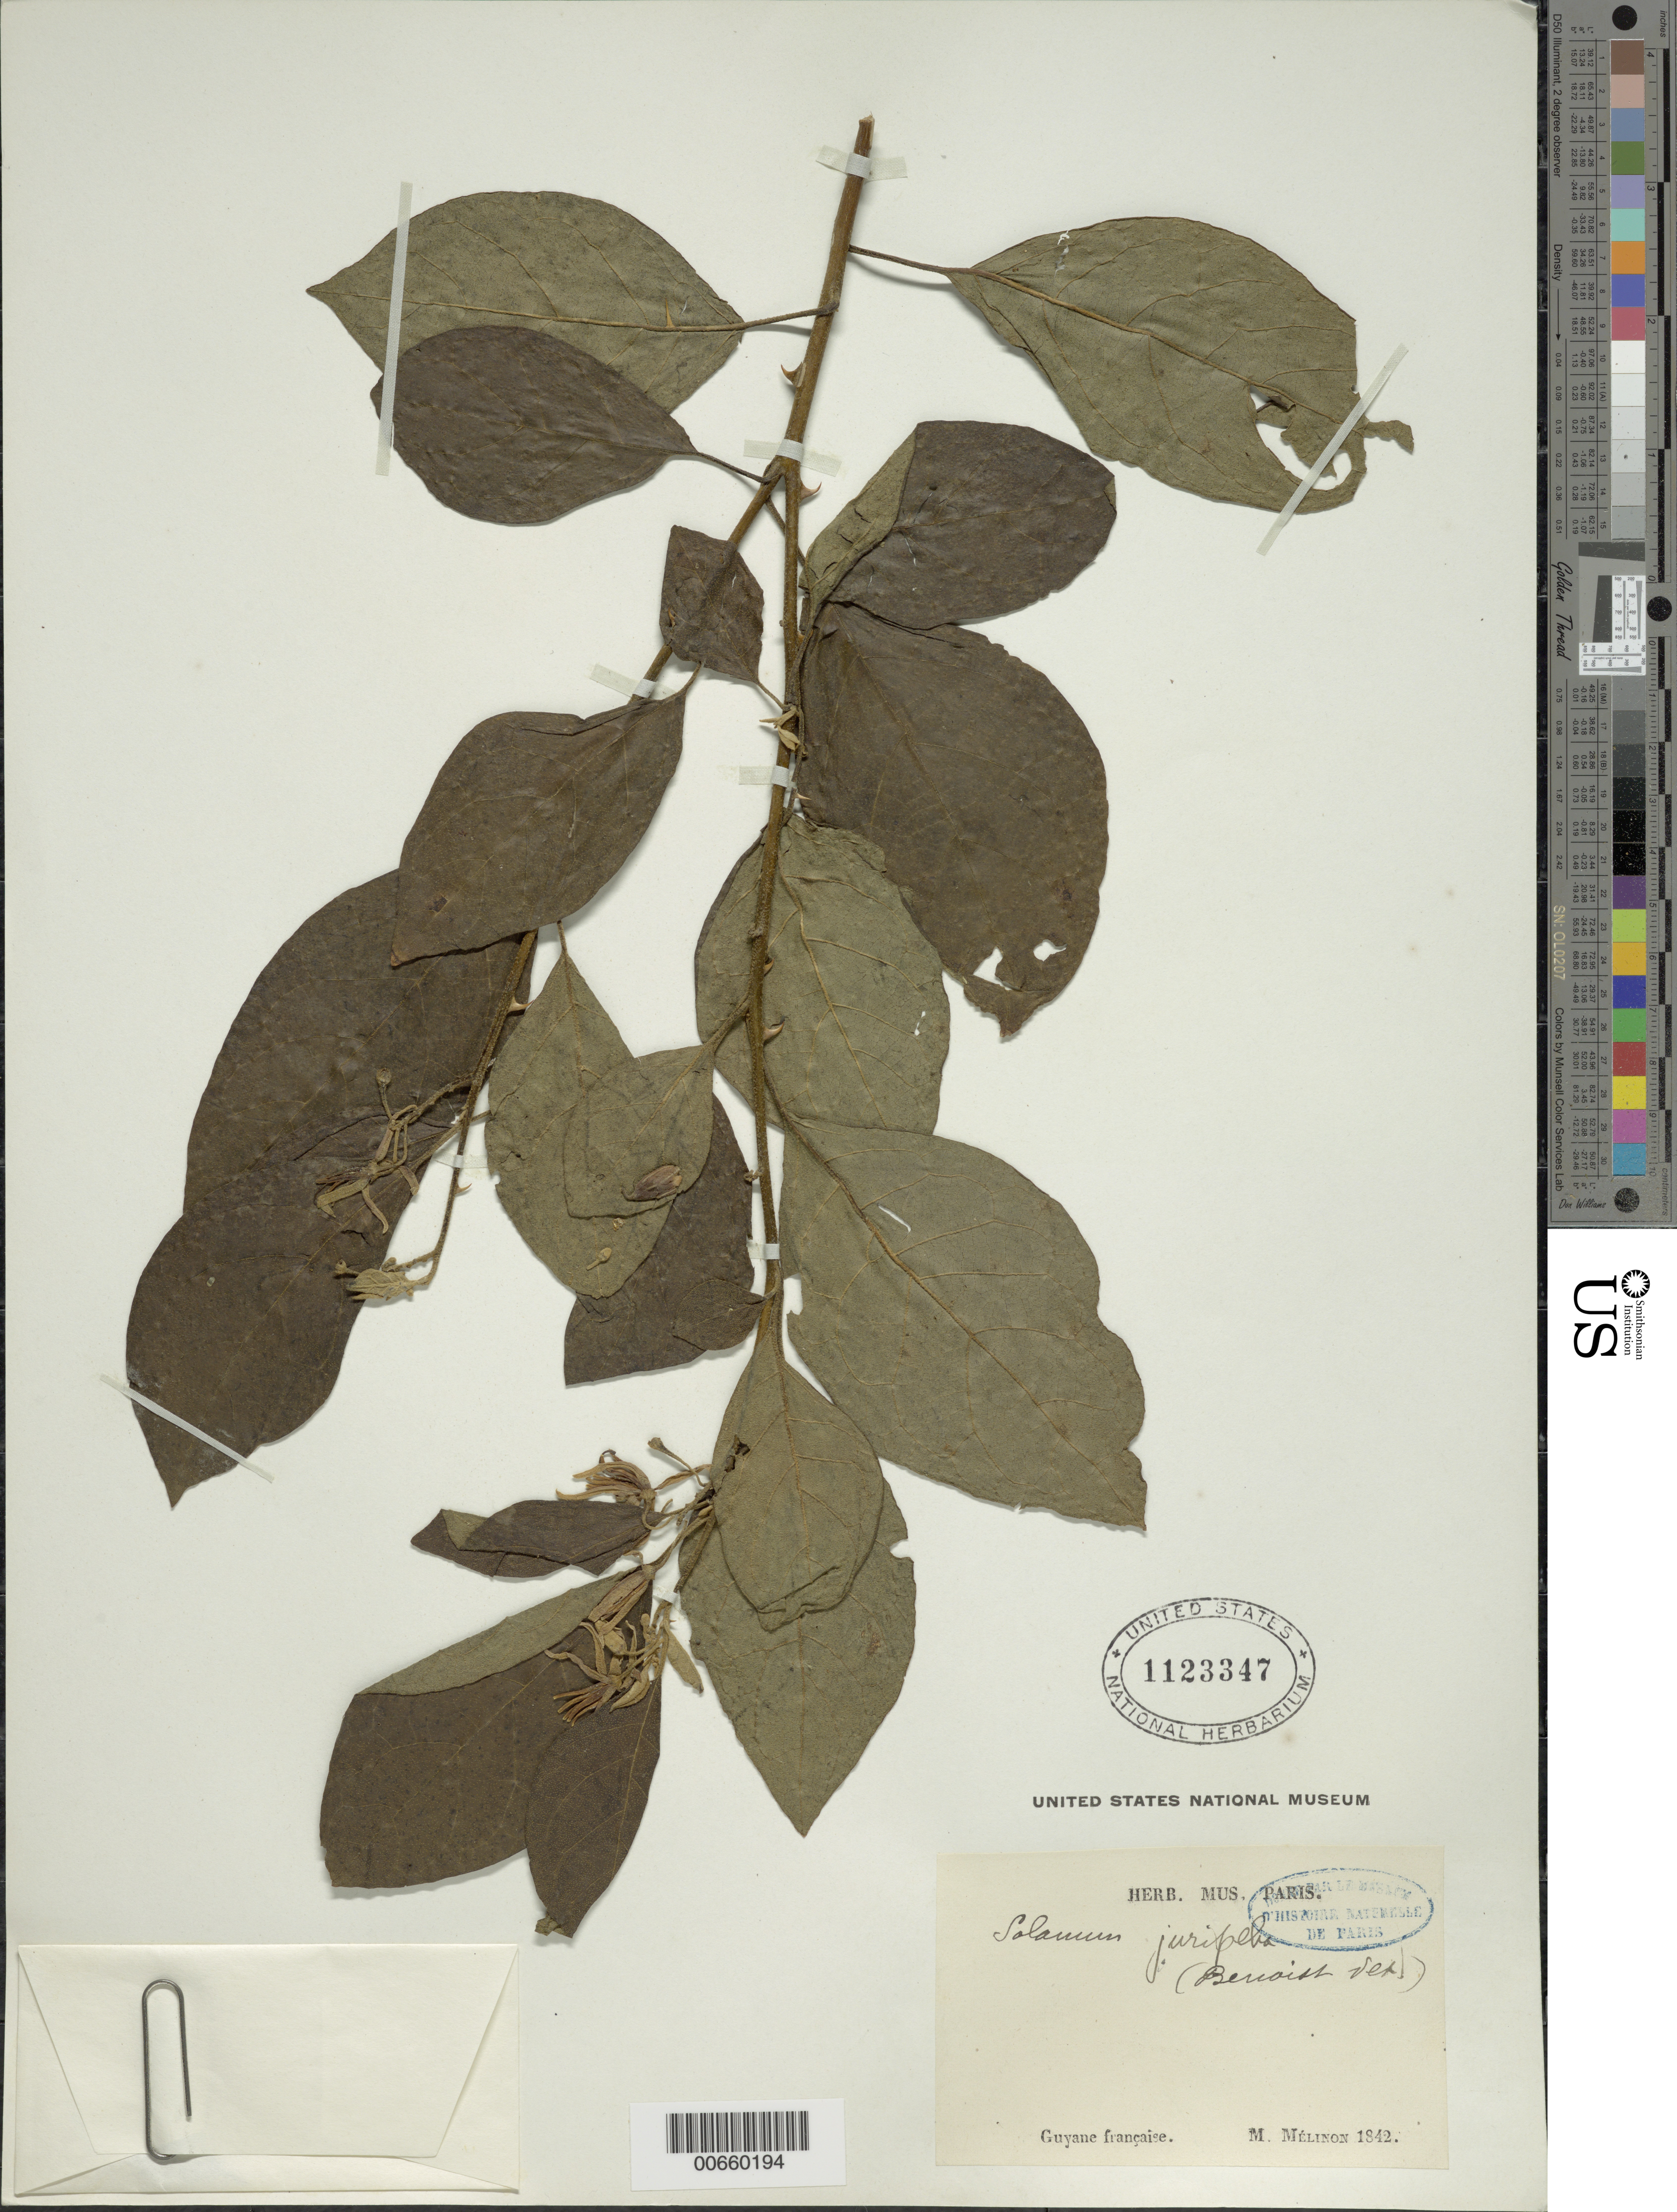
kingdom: Plantae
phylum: Tracheophyta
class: Magnoliopsida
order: Solanales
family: Solanaceae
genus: Solanum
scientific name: Solanum juripeba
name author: Rich.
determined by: Benítez, C. E.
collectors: E. Mélinon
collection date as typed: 1842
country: French Guiana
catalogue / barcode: US 1123347